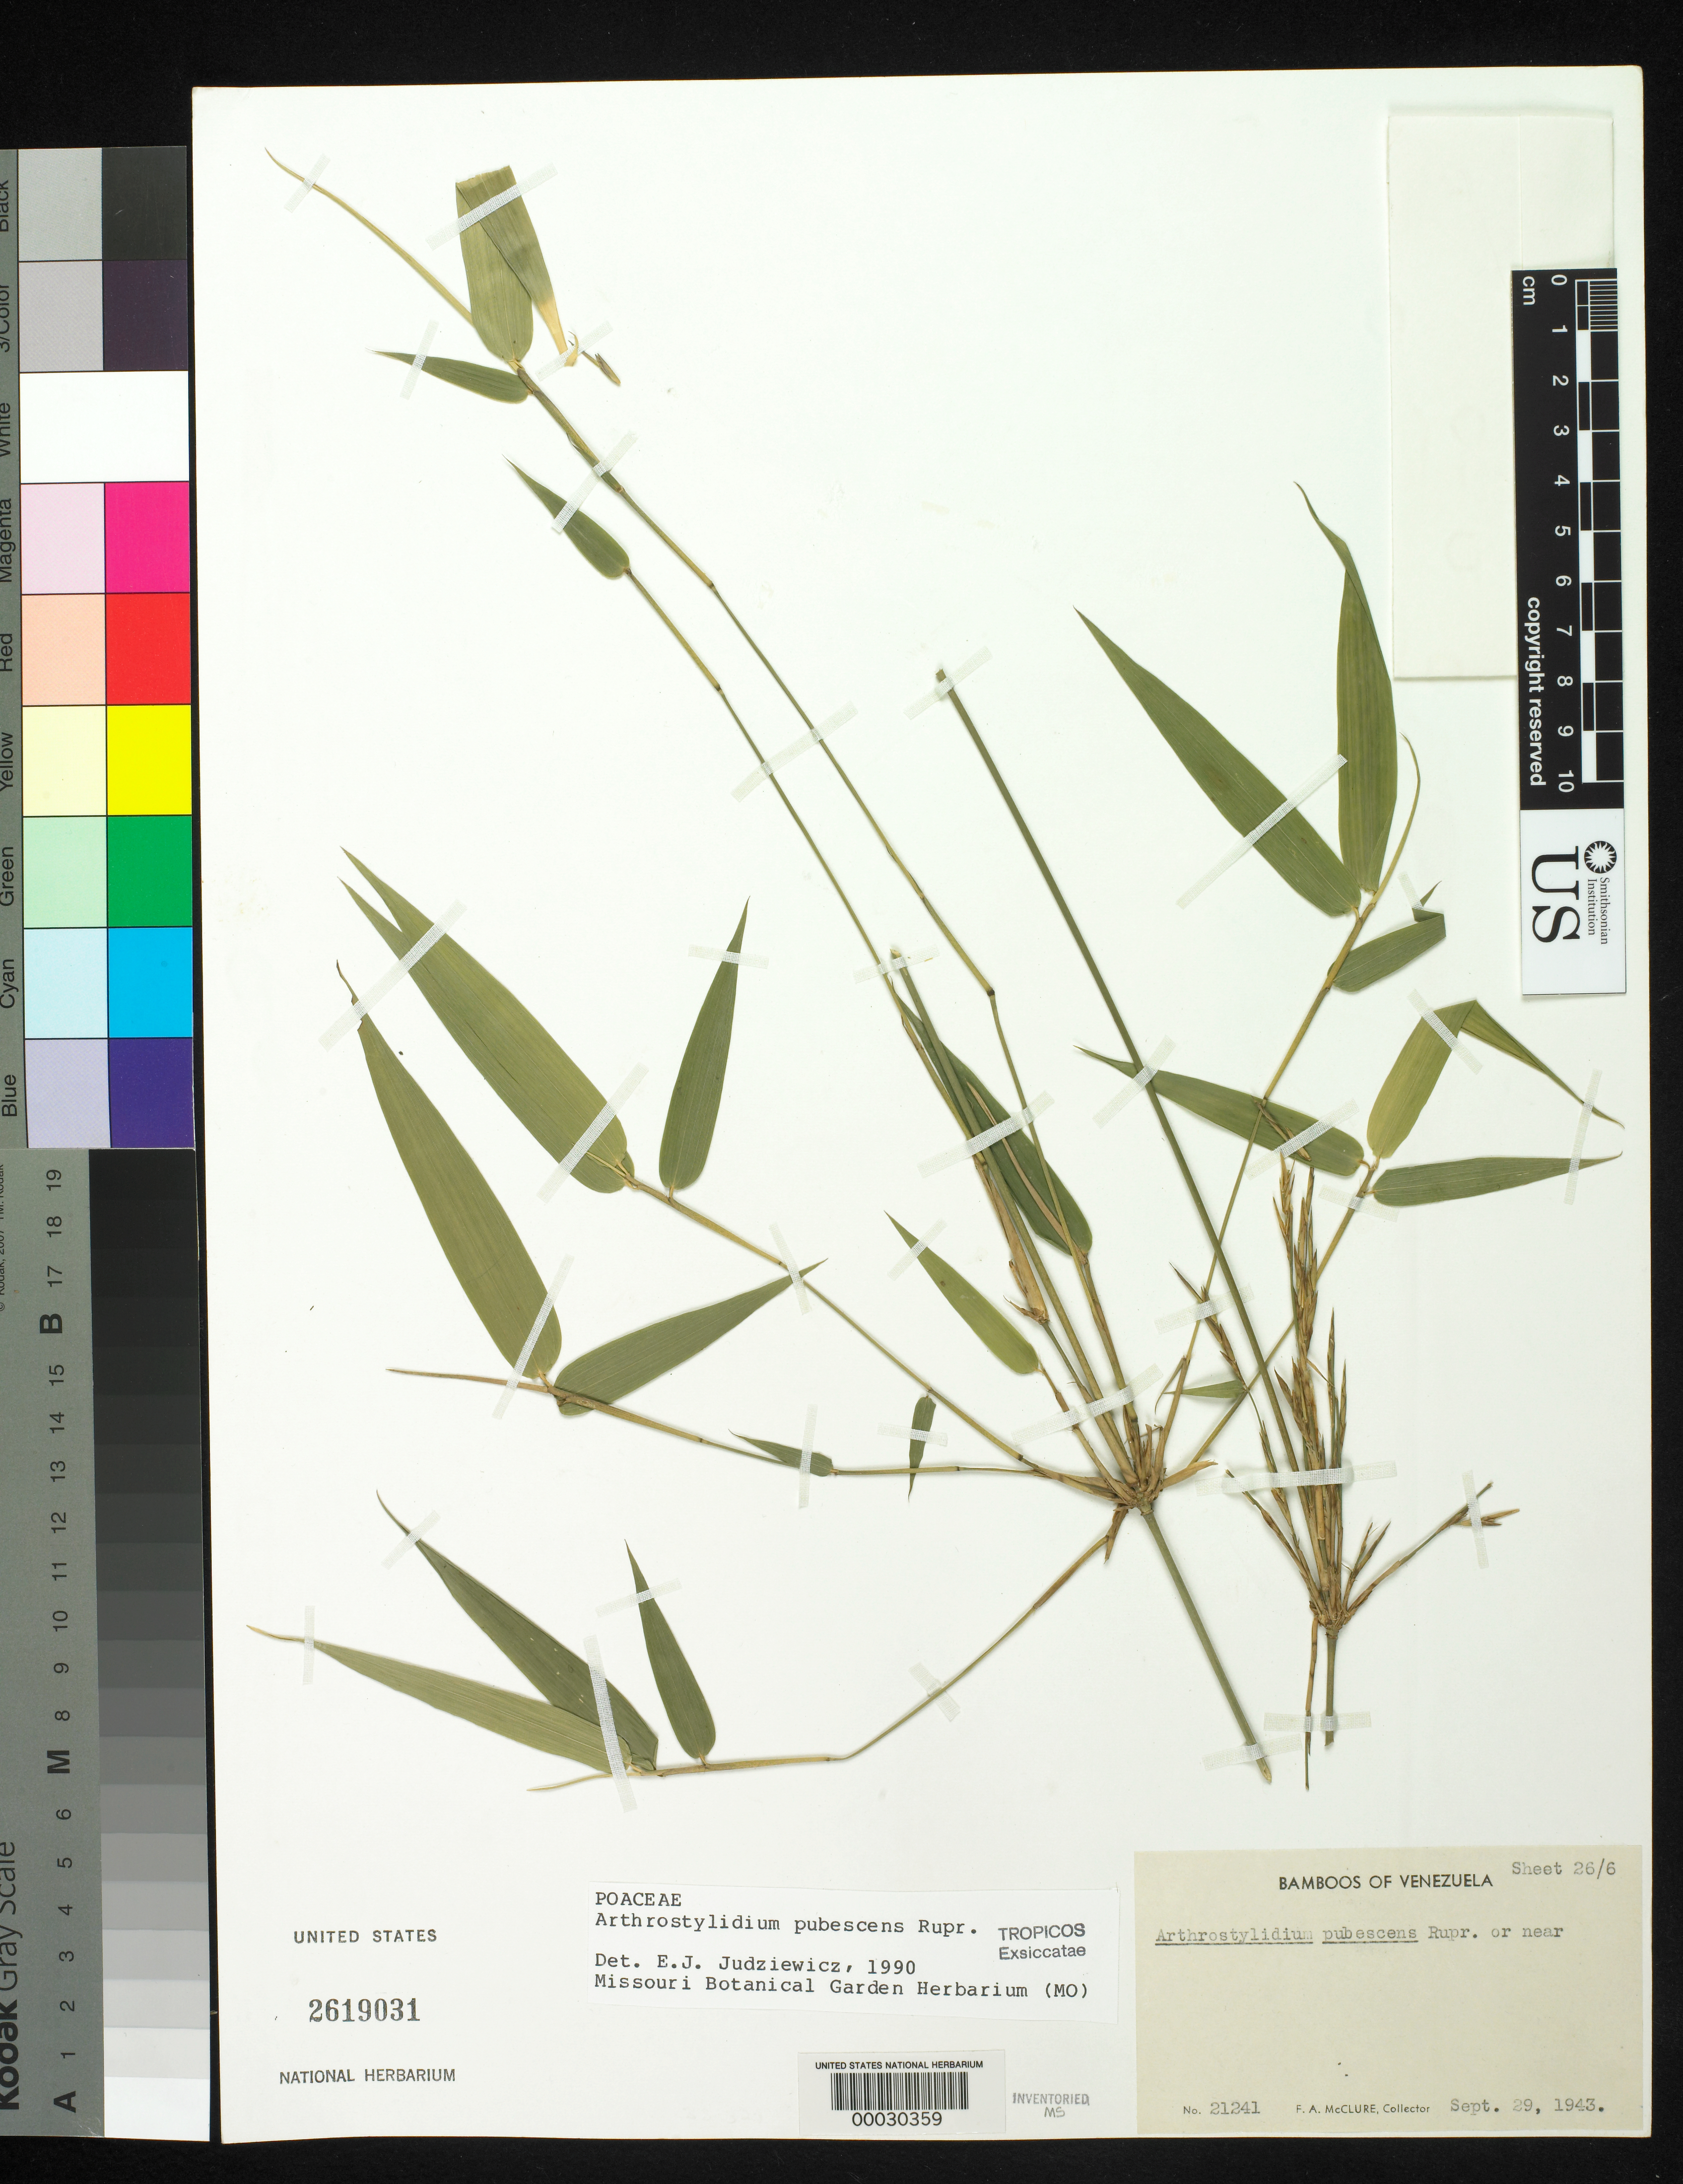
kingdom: Plantae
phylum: Tracheophyta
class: Liliopsida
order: Poales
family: Poaceae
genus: Arthrostylidium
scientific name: Arthrostylidium pubescens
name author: Rupr.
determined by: Judziewicz, E. J.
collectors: F. A. McClure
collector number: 21241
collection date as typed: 29 Sep 1943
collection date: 1943-09-29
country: Venezuela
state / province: Distrito Federal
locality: El junquito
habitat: Edge of sparse fores in steep ravine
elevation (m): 1200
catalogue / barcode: US 2619031